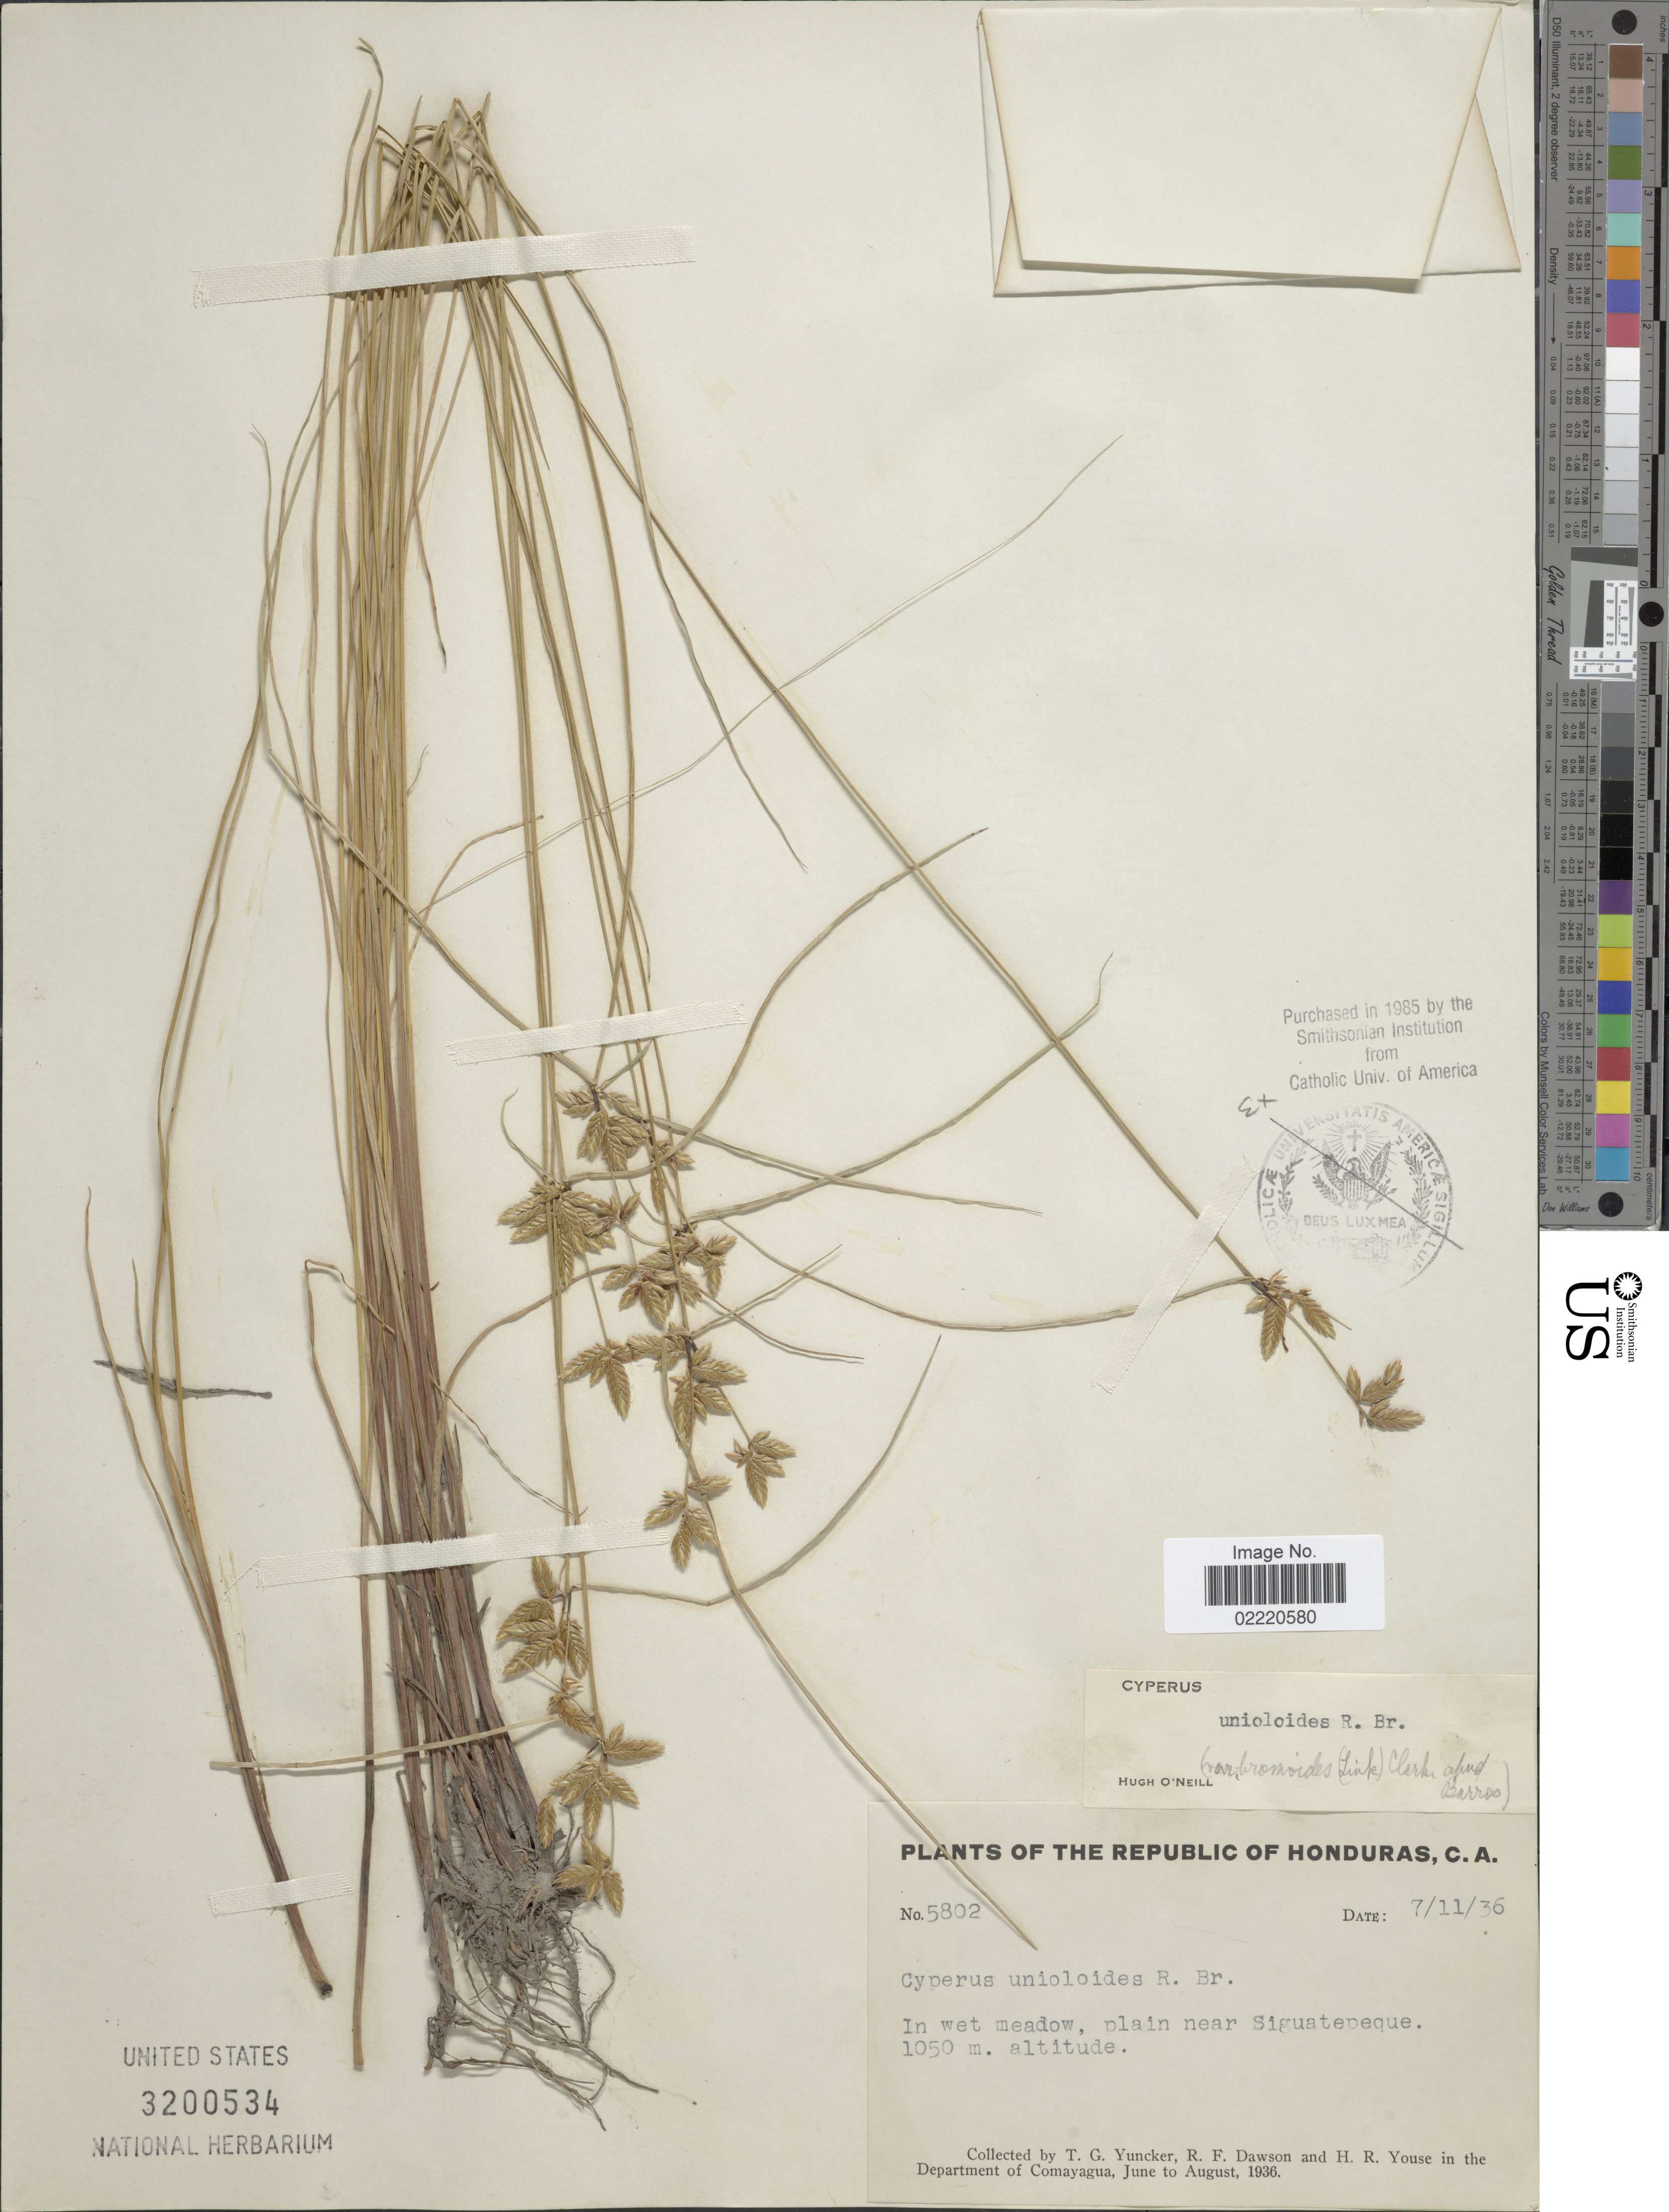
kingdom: Plantae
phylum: Tracheophyta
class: Liliopsida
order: Poales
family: Cyperaceae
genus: Cyperus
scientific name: Cyperus unioloides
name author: R. Br.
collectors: T. G. Yuncker, R. F. Dawson & H. Youse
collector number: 5802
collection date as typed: Transcribed d/m/y: 7/11/36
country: Honduras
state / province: Comayagua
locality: In wet meadow, plain near Sigautepeque.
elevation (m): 1050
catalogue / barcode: US 3200534